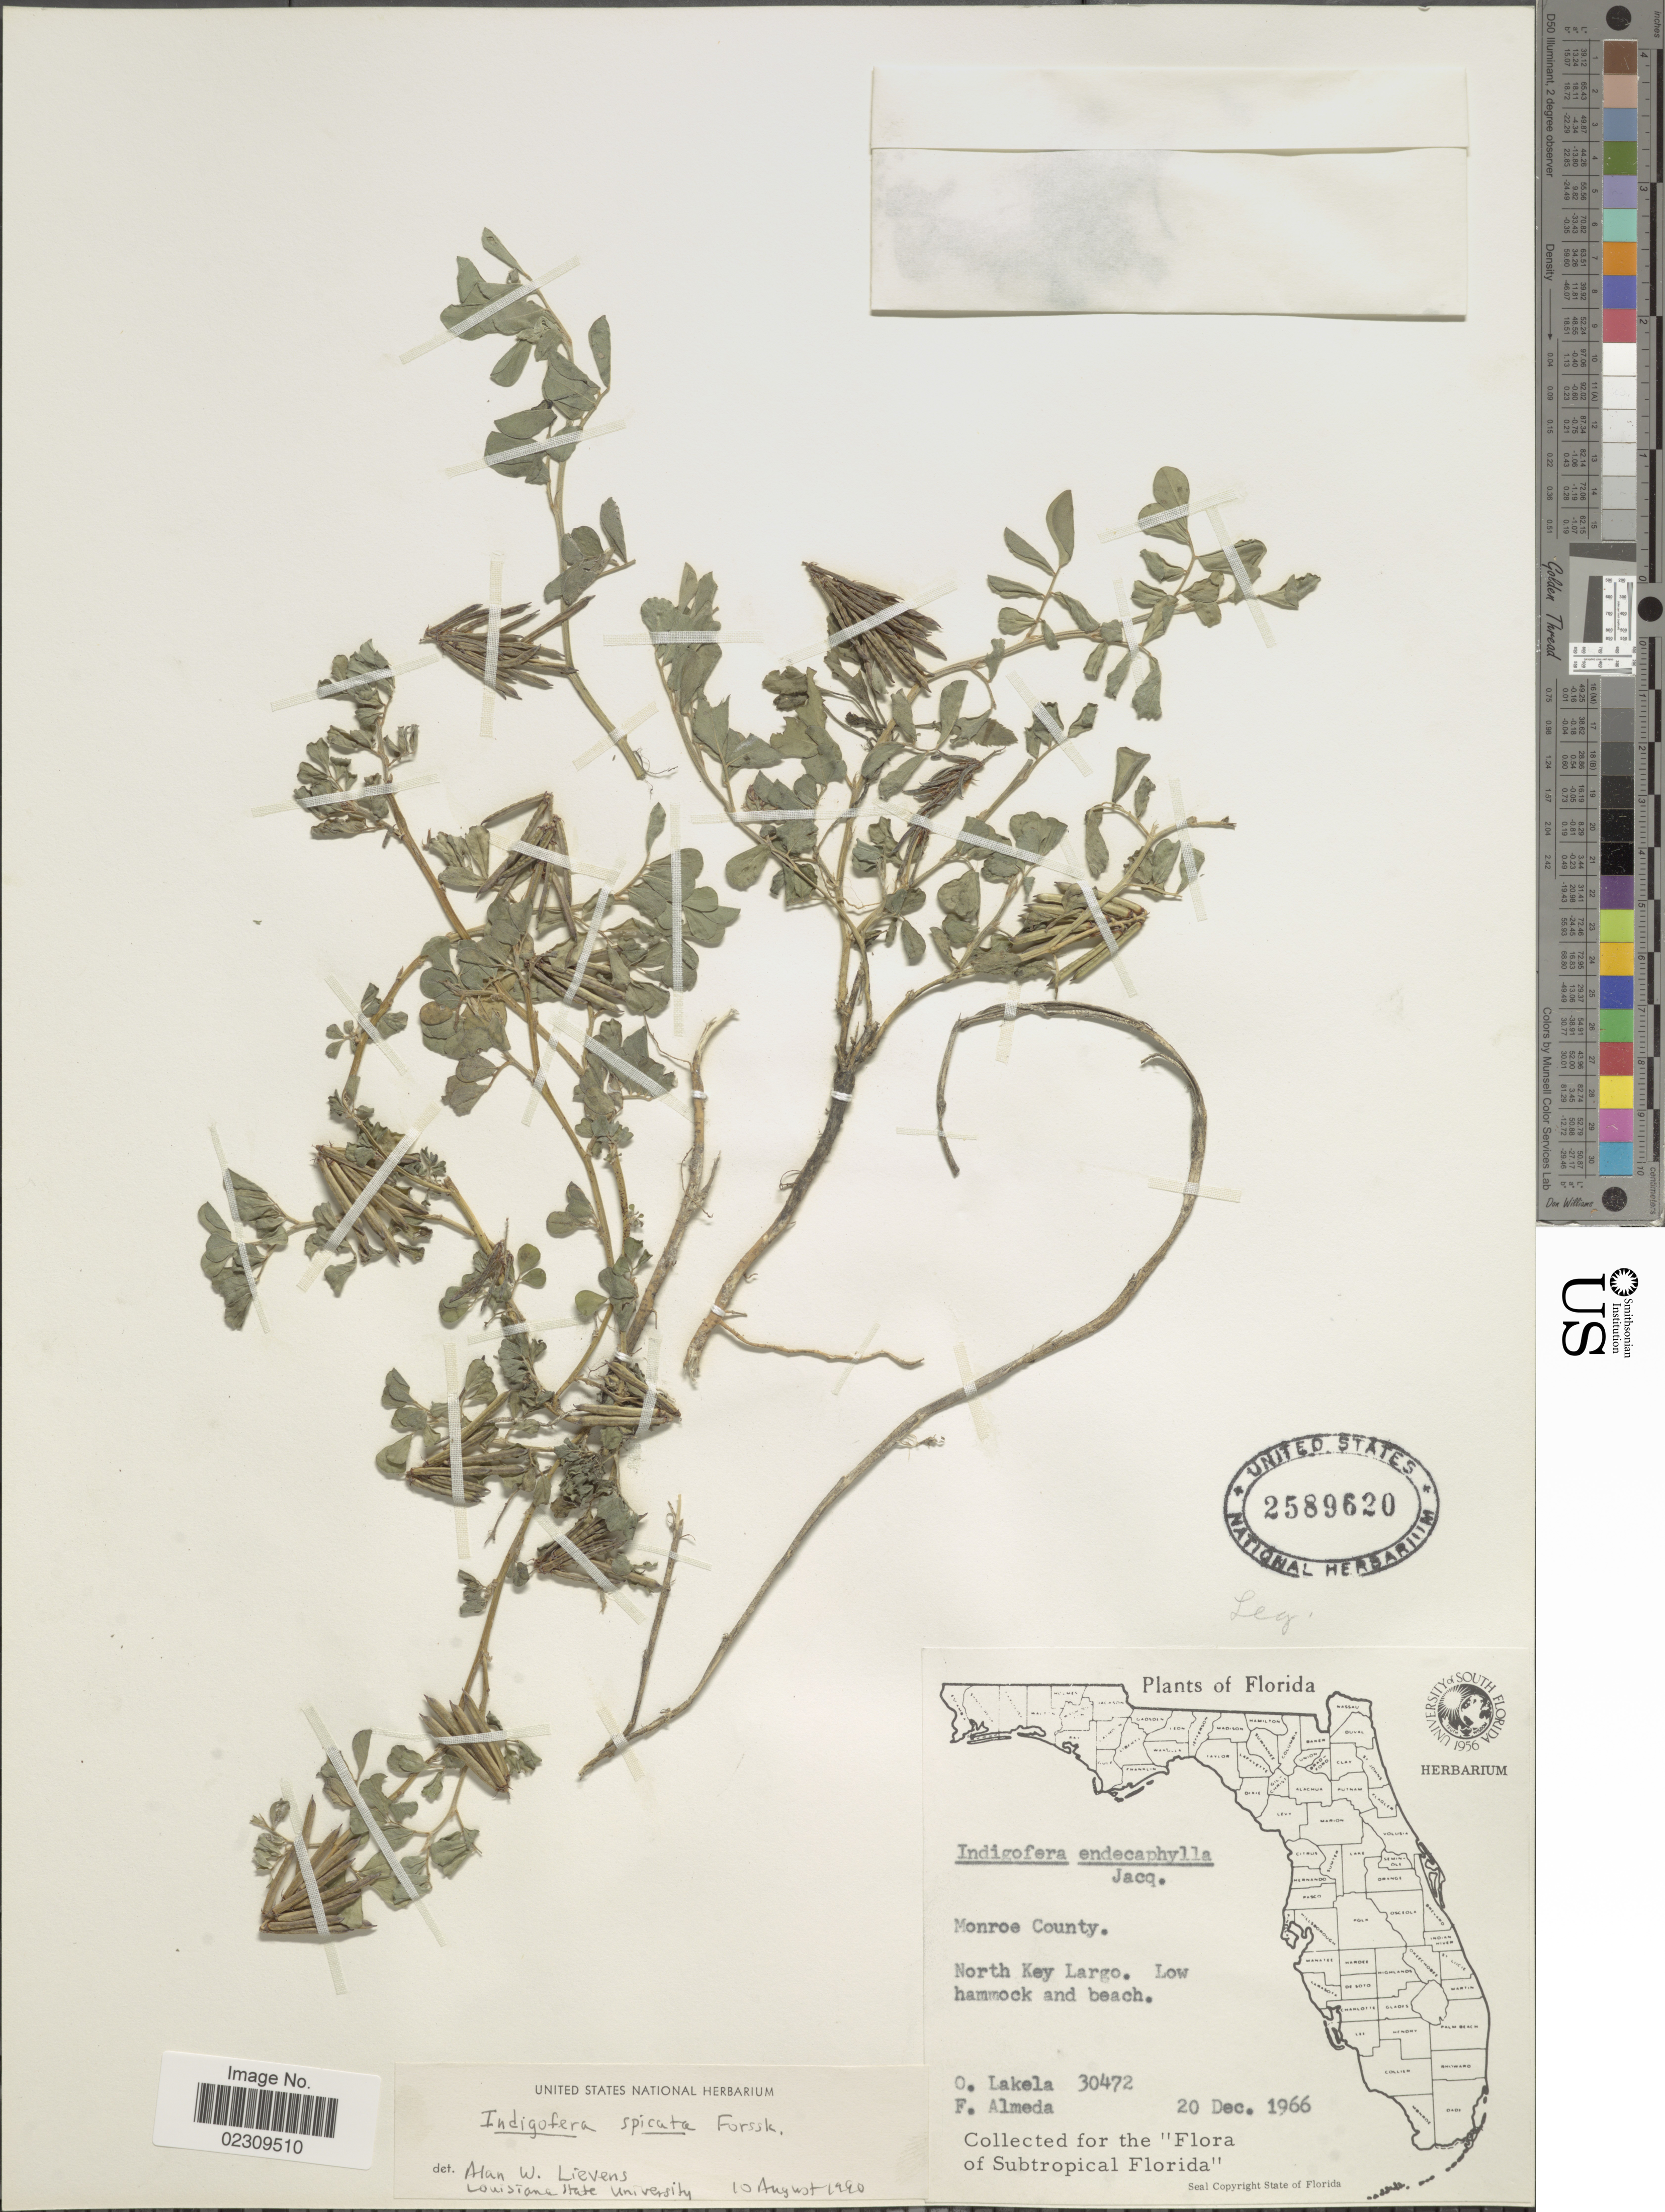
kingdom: Plantae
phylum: Tracheophyta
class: Magnoliopsida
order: Fabales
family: Fabaceae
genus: Indigofera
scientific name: Indigofera hendecaphylla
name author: Jacq.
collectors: O. Lakela & F. Almeda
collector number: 30472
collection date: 1966-12-20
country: United States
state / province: Florida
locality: Monroe County, North Key Largo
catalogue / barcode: US 2589620